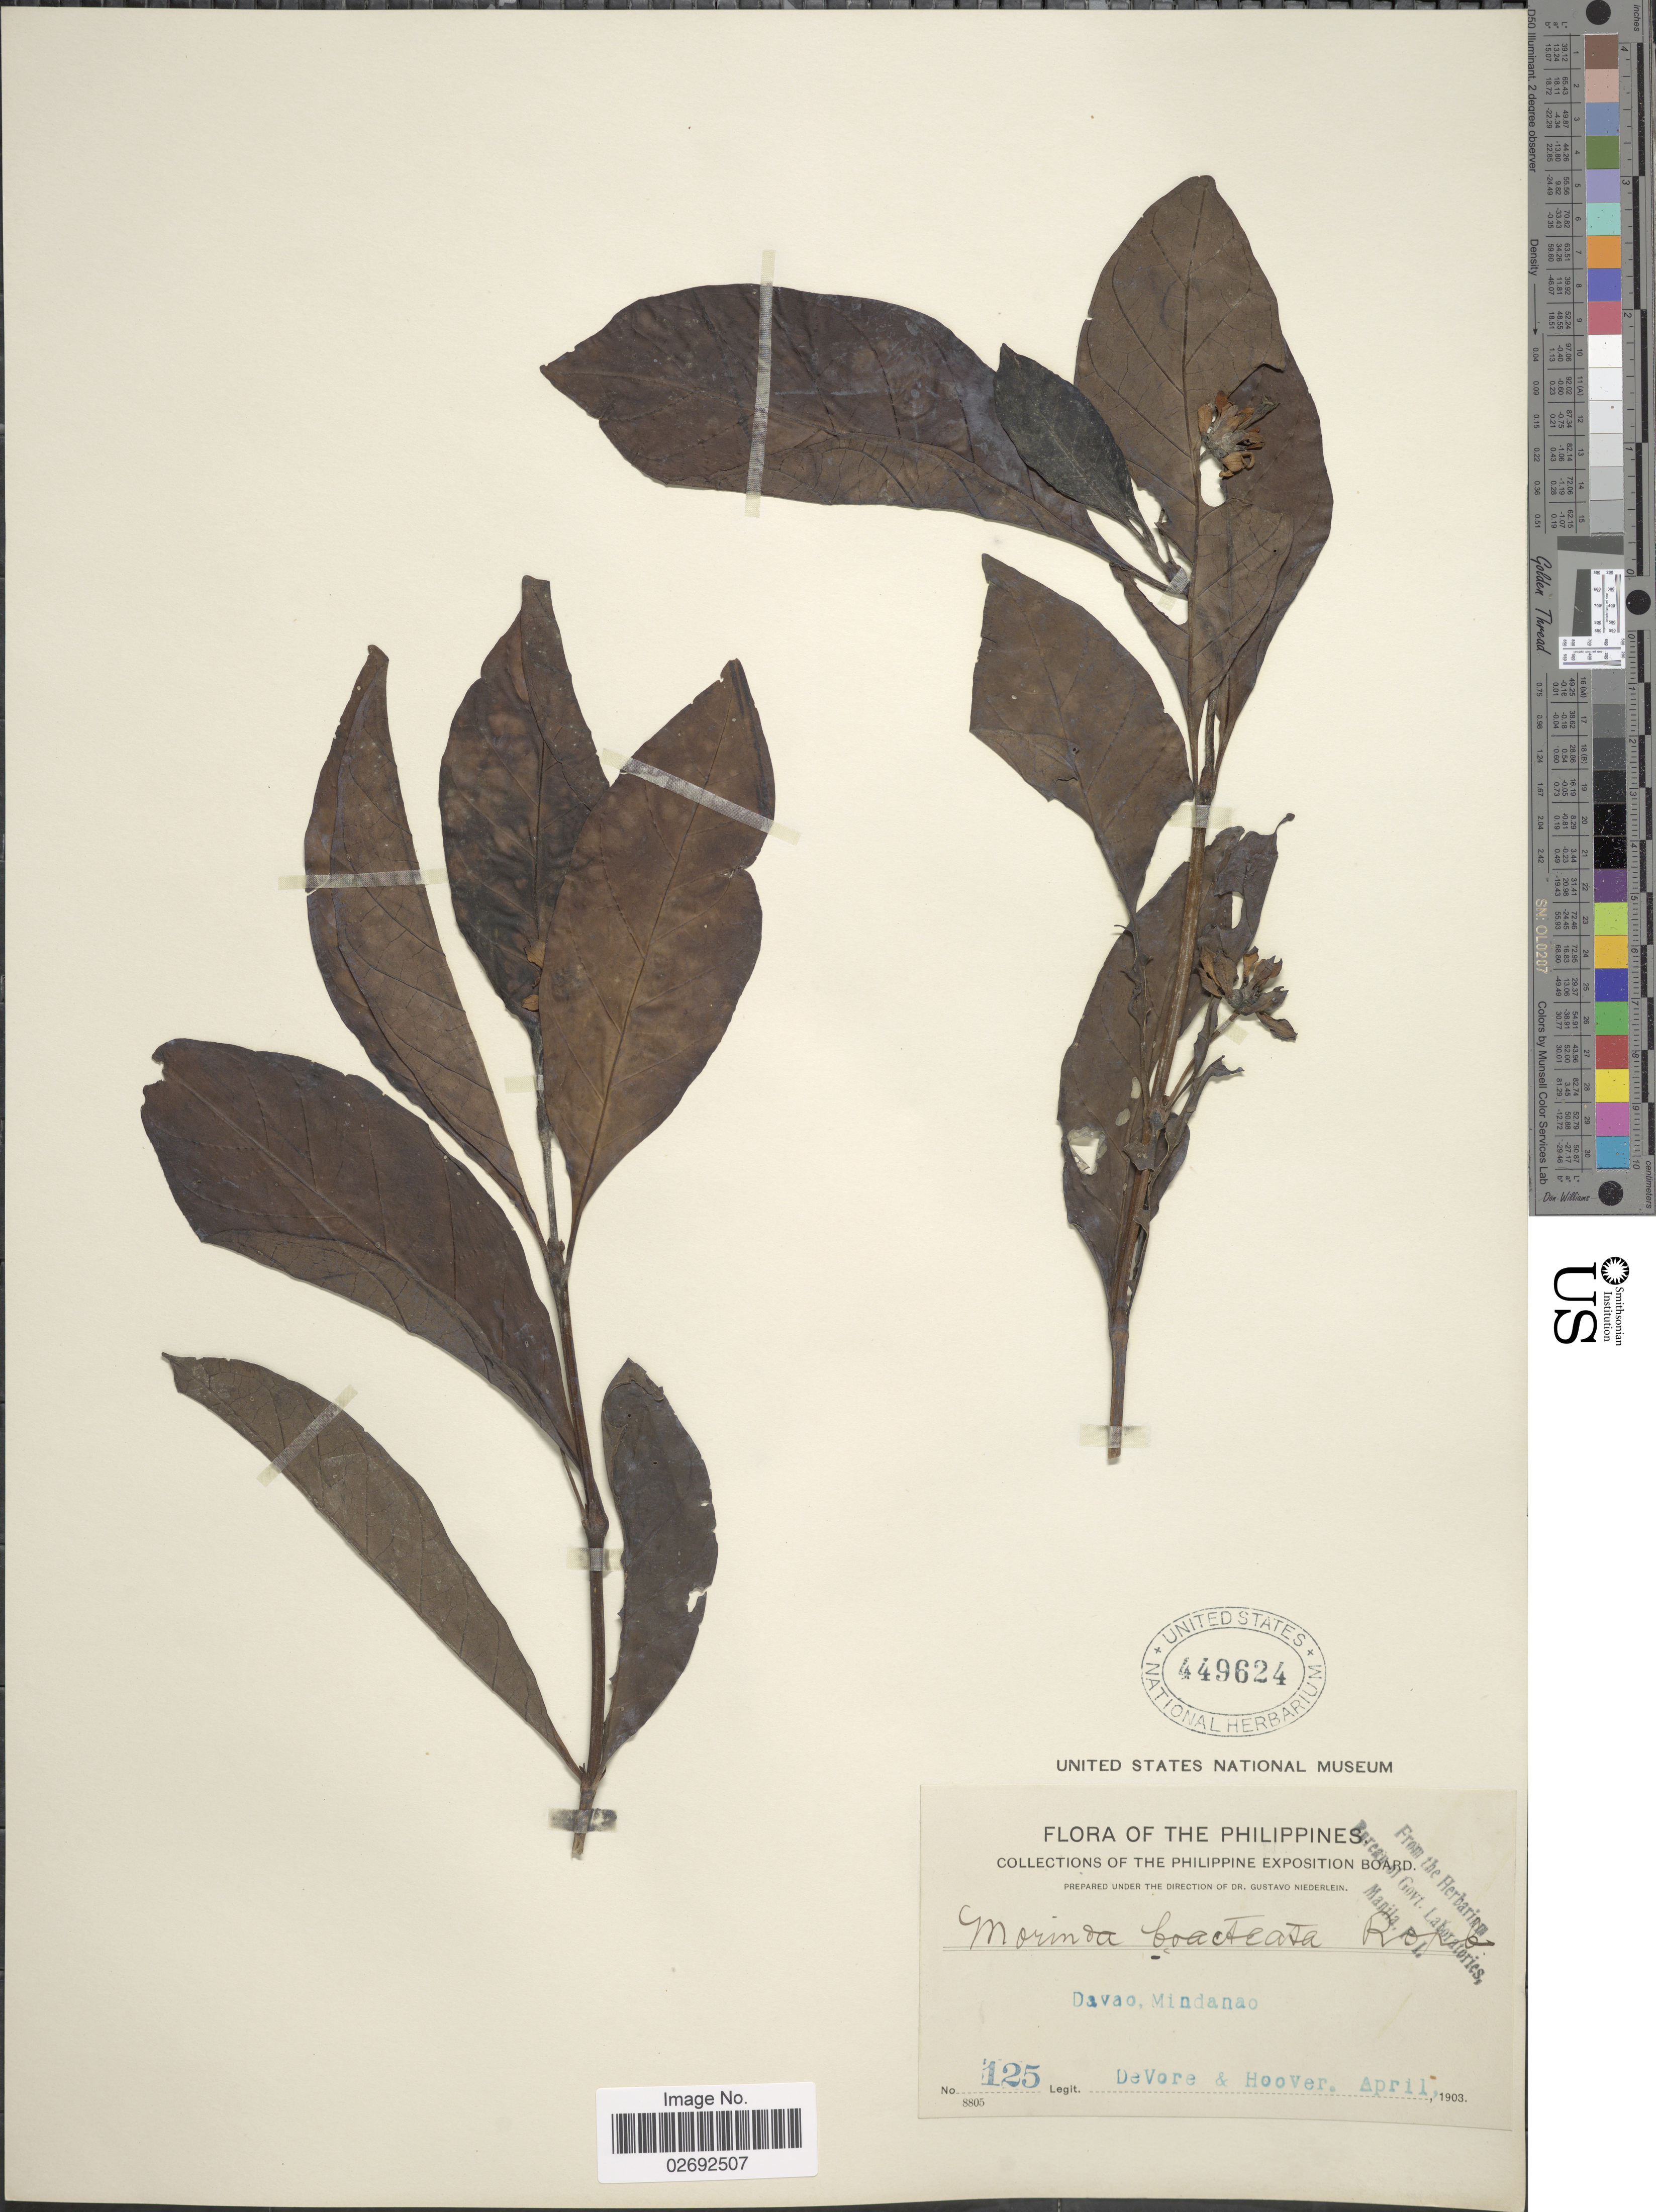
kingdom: Plantae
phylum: Tracheophyta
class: Magnoliopsida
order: Gentianales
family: Rubiaceae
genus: Morinda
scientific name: Morinda bracteata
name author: Roxb.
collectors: -. DeVore & -- Hoover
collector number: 125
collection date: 1903-04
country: Philippines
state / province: Davao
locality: Mindanao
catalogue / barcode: US 449624